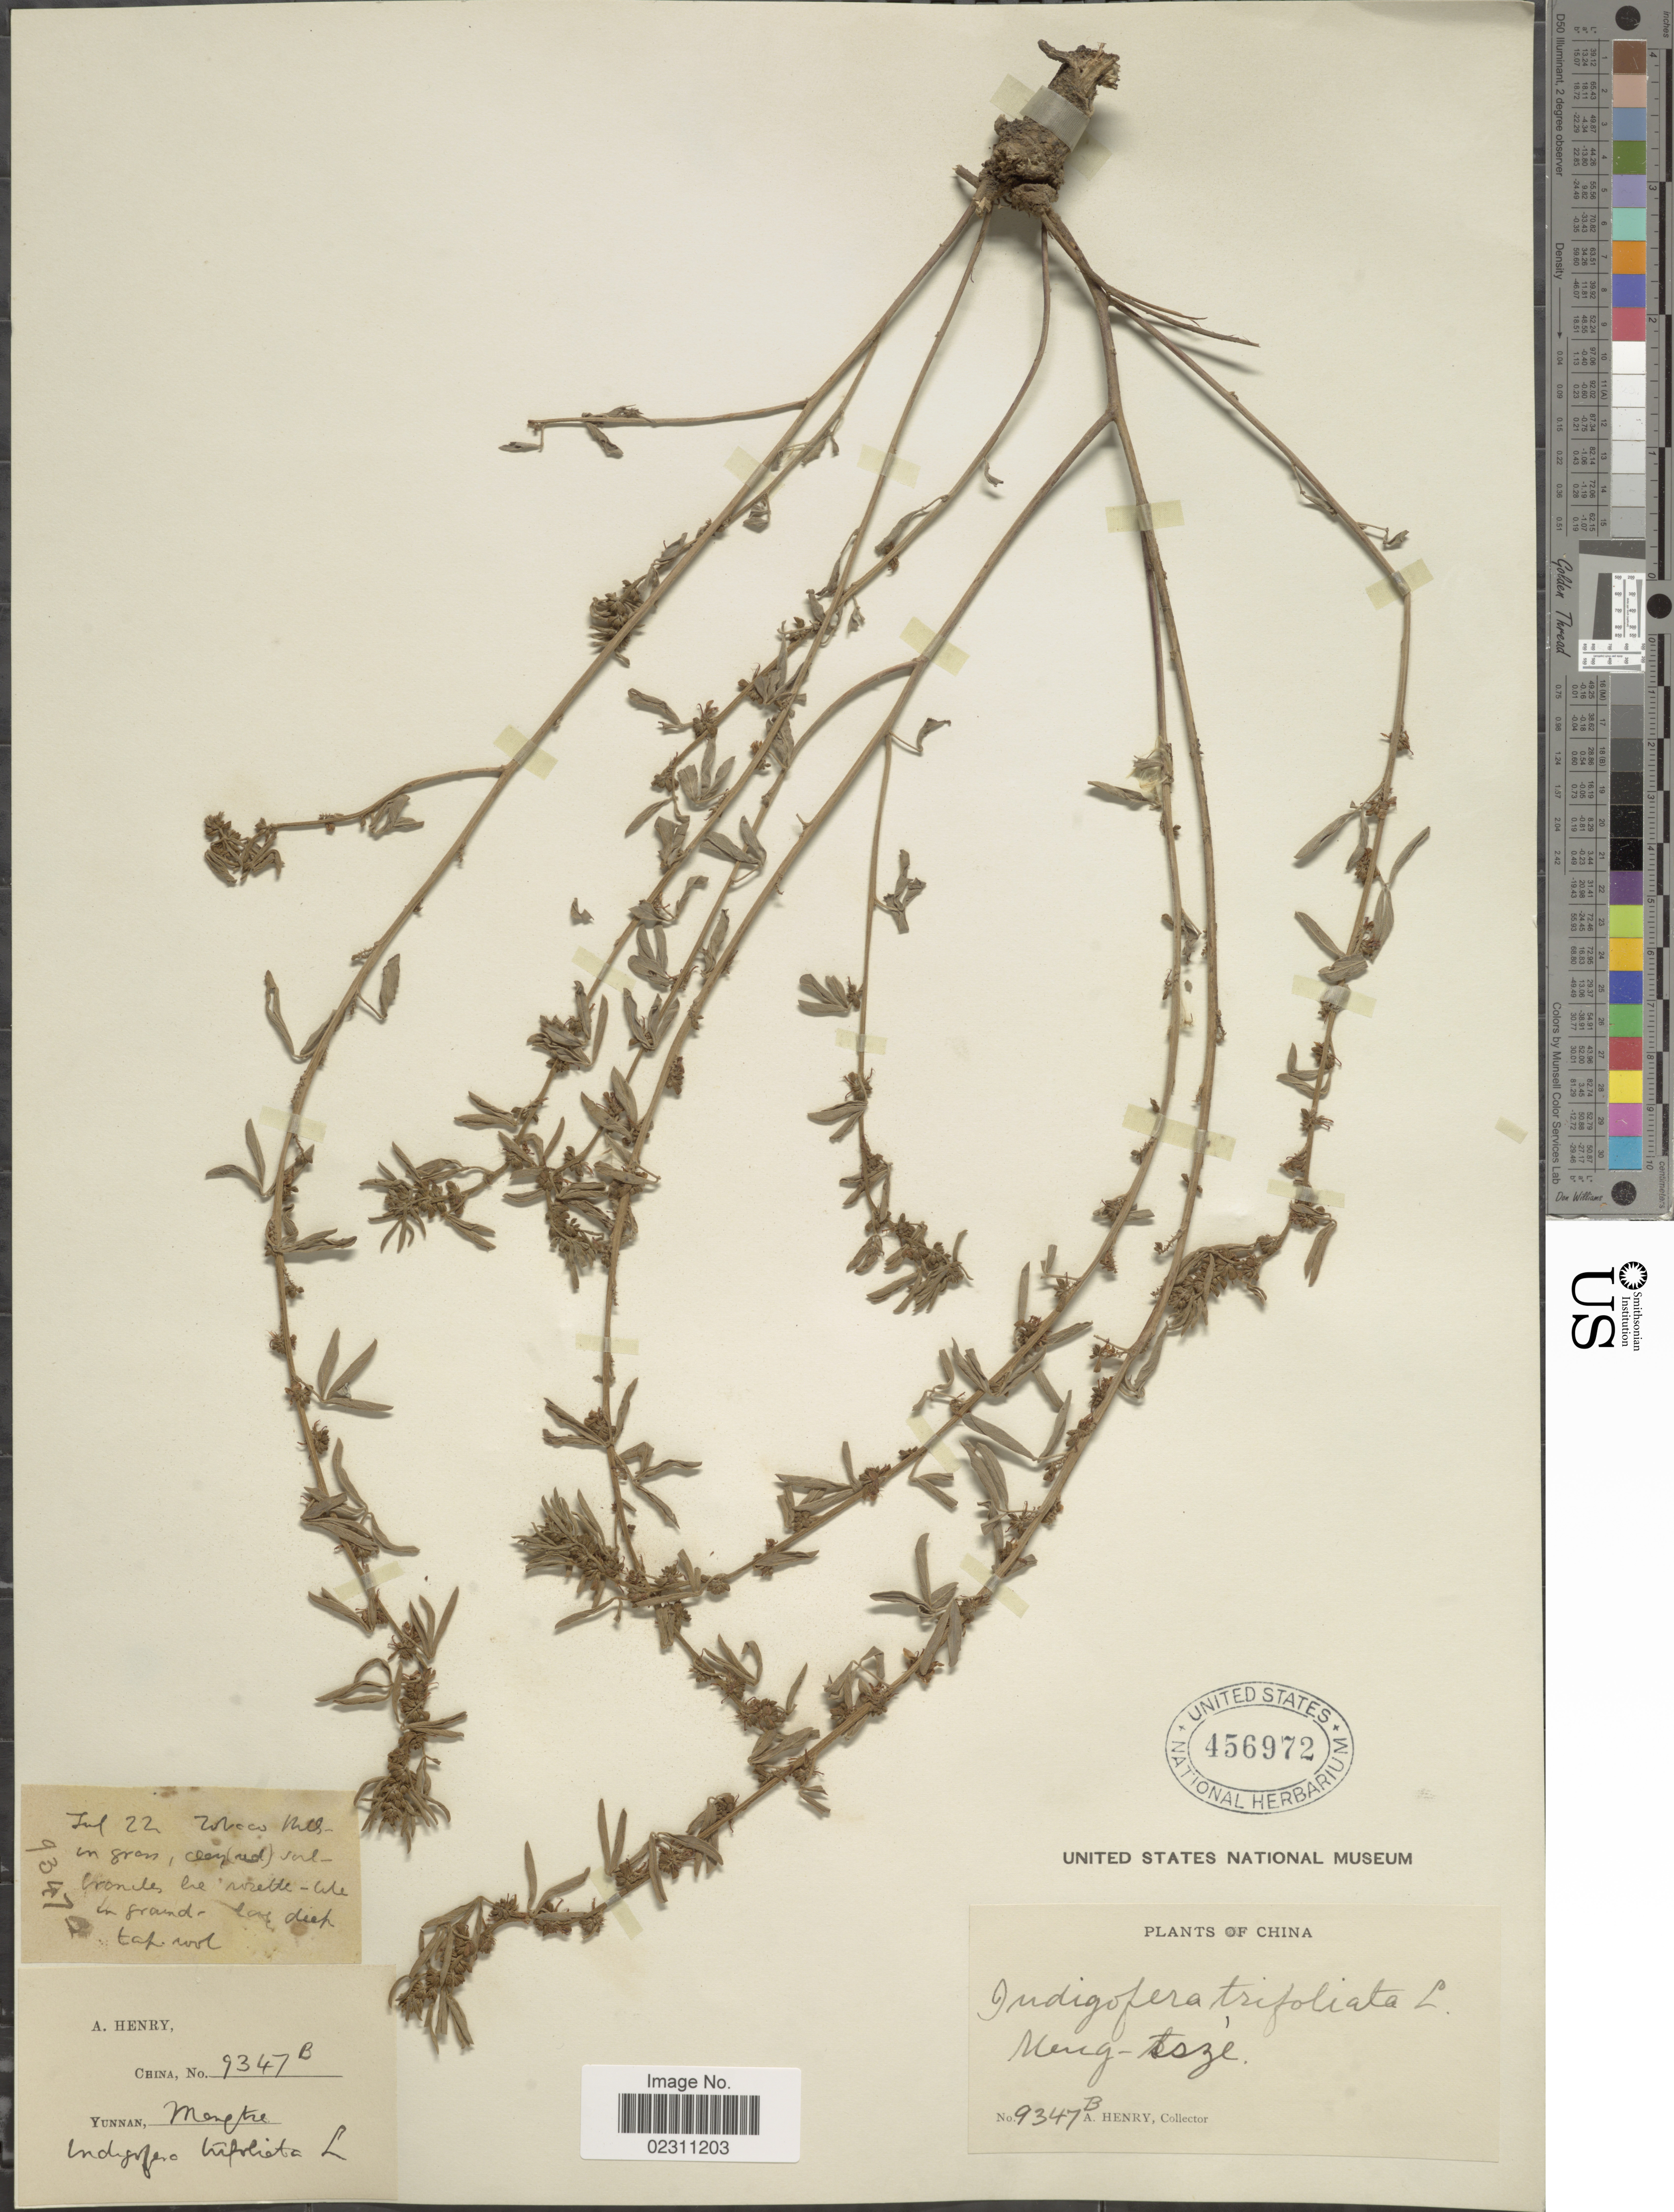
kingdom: Plantae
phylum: Tracheophyta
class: Magnoliopsida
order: Fabales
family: Fabaceae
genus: Indigofera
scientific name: Indigofera trifoliata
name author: L.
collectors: A. Henry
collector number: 9347 B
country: China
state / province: Yunnan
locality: Mengtze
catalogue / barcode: US 456972